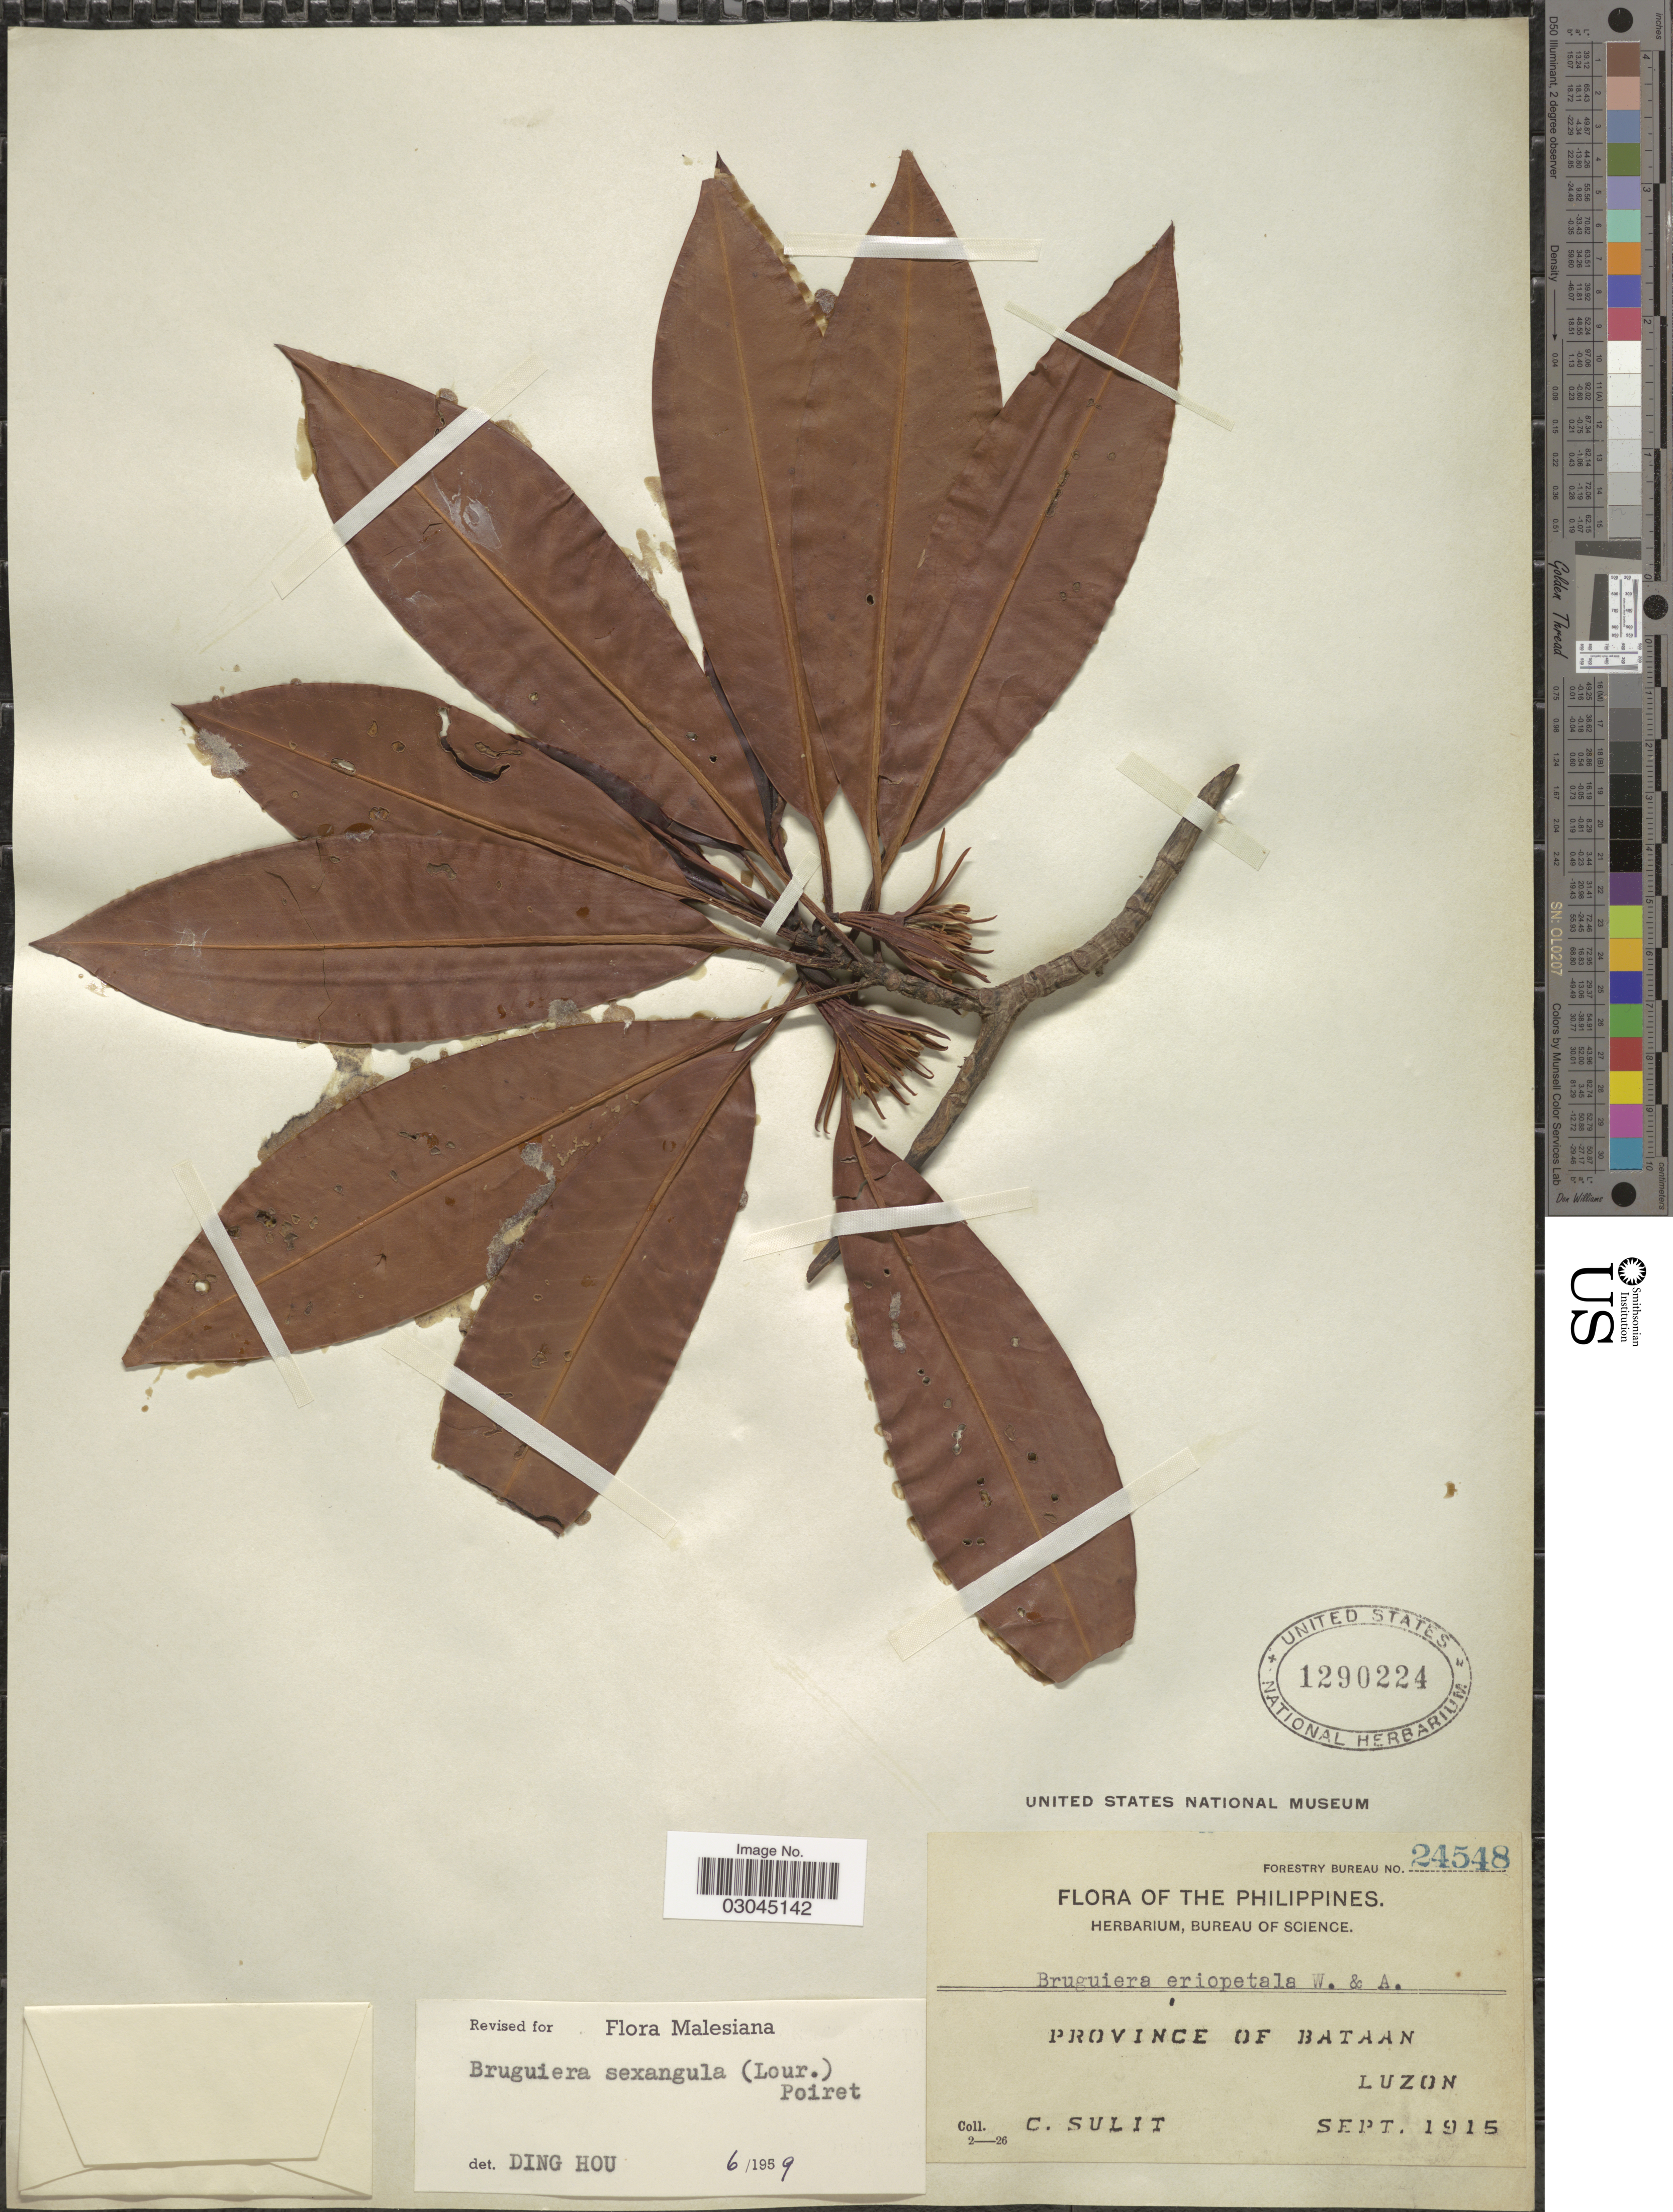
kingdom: Plantae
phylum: Tracheophyta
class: Magnoliopsida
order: Malpighiales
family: Rhizophoraceae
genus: Bruguiera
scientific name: Bruguiera sexangula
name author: (Lour.) Poir.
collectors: C. Sulit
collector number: Forestry Bureau 24548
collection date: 1915-09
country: Philippines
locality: Province of Bataan. Luzon.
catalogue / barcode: US 1290224